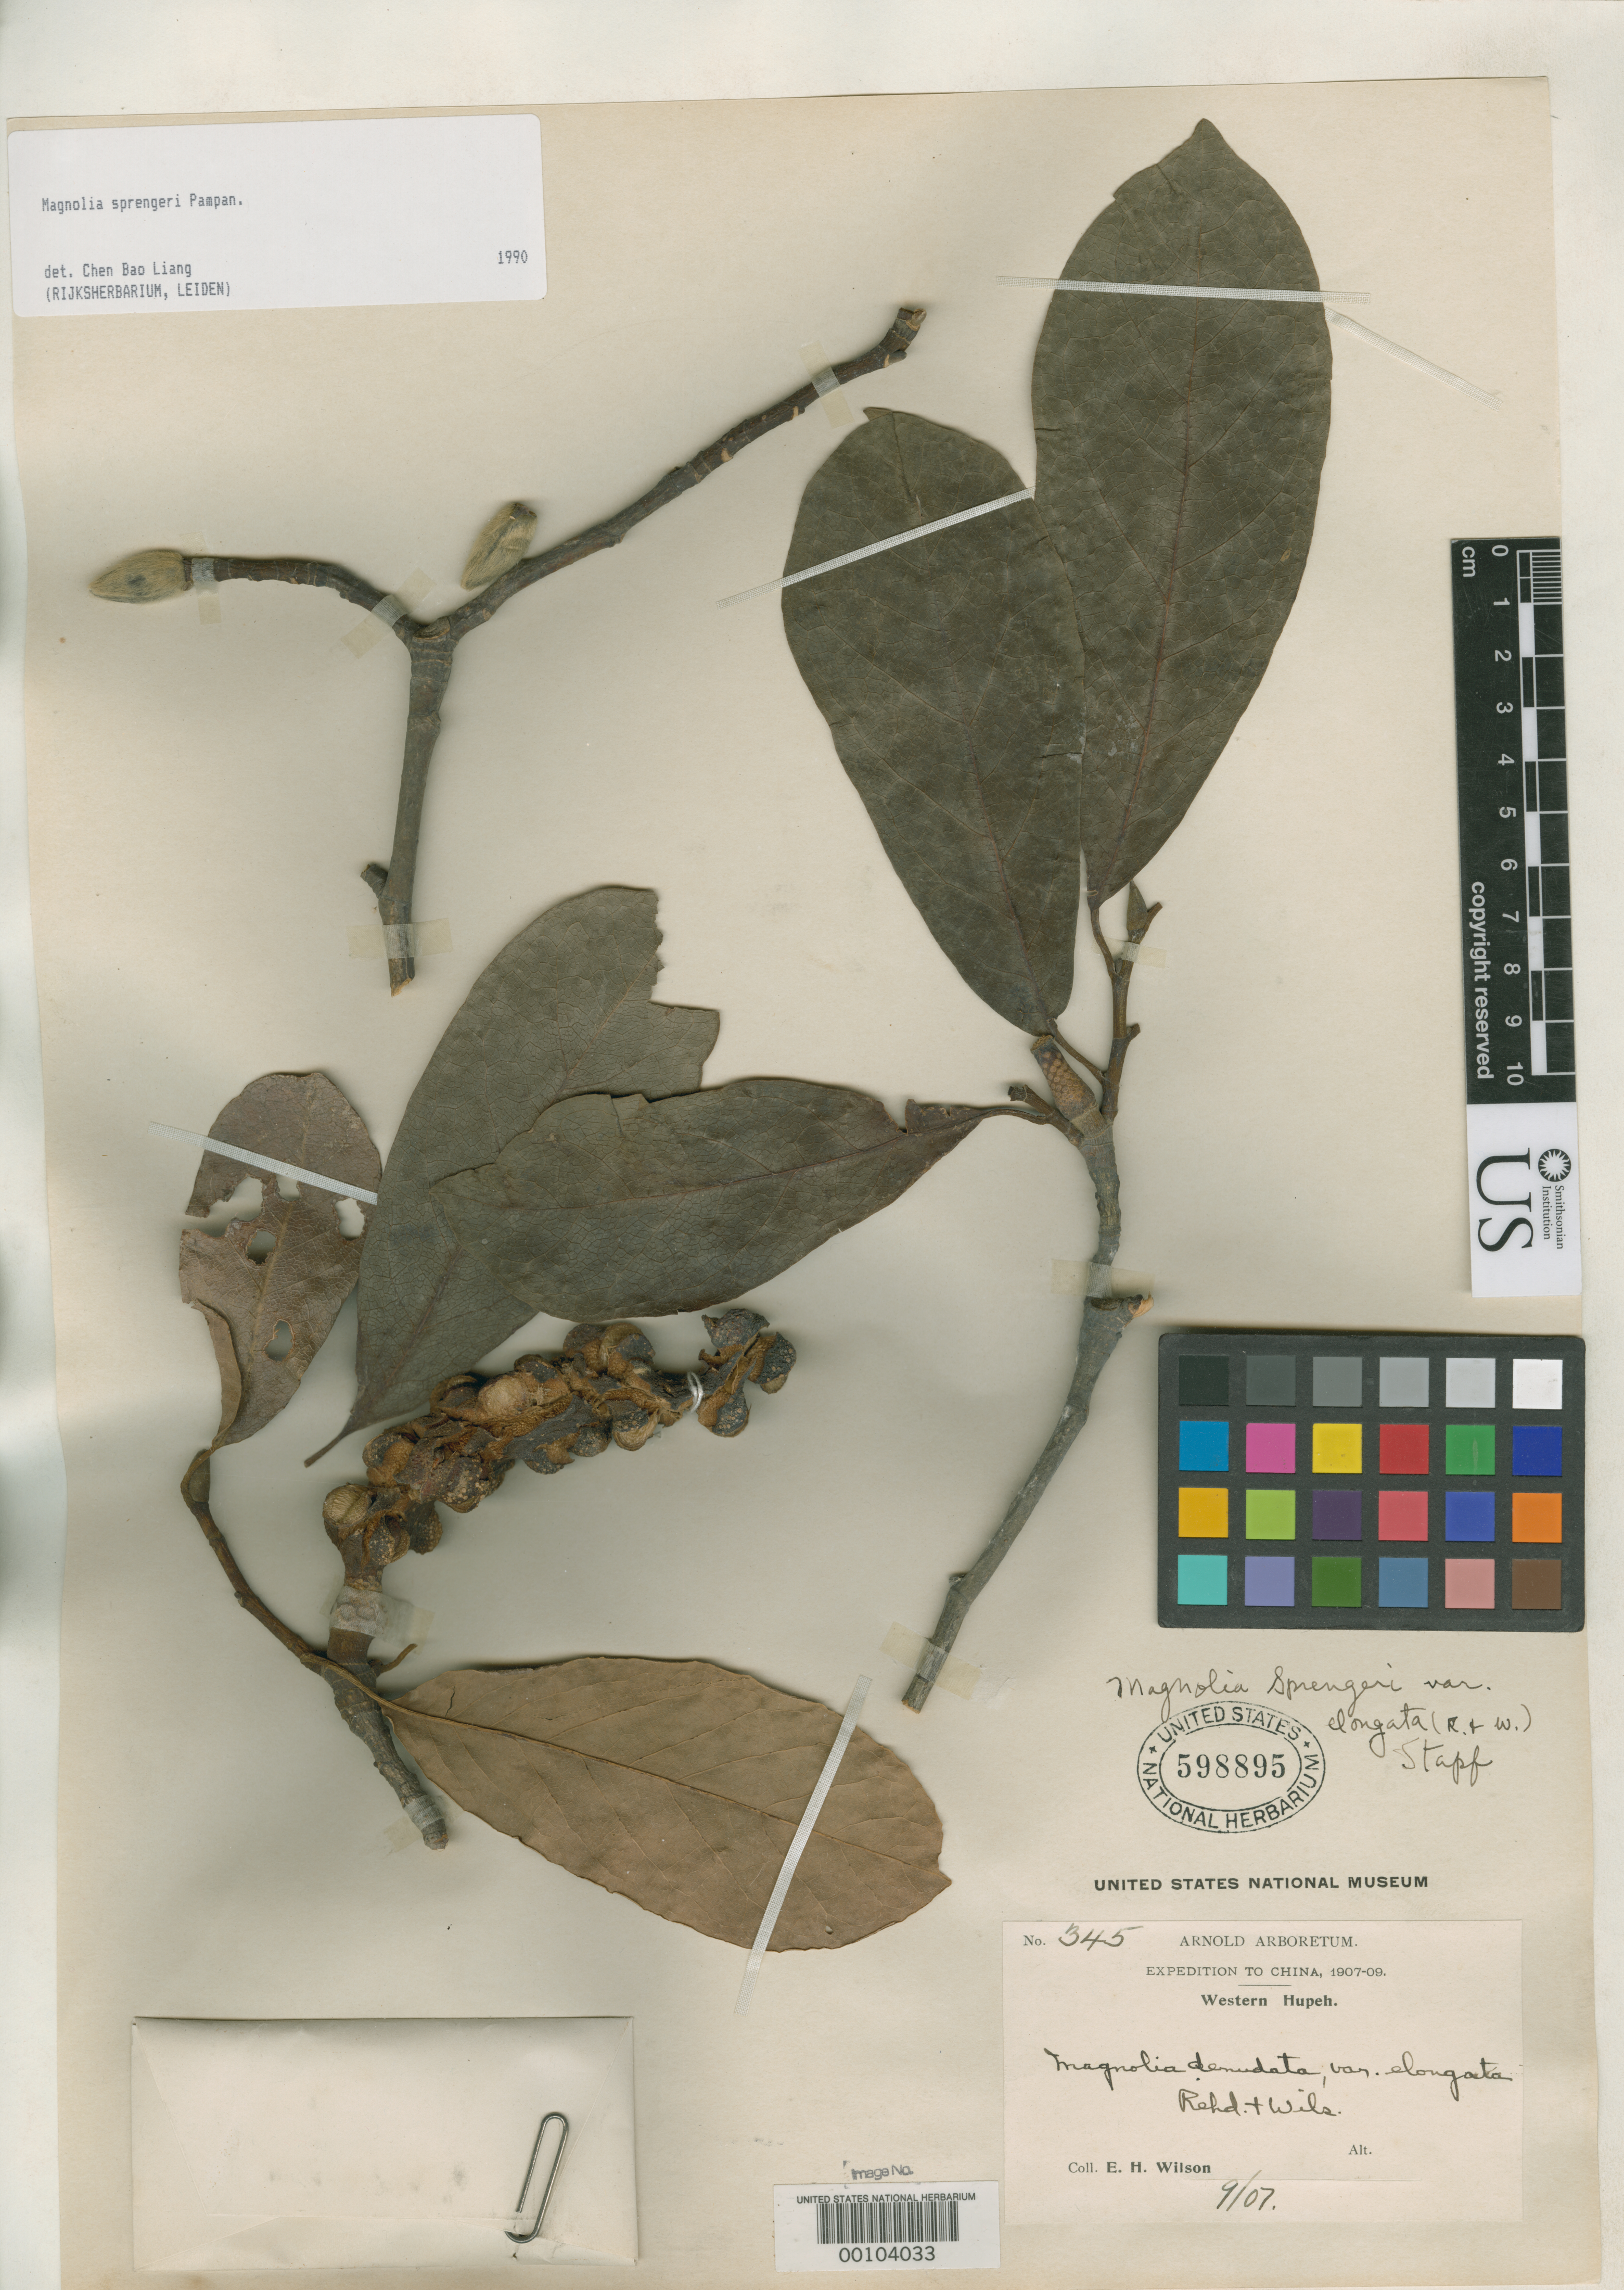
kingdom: Plantae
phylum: Tracheophyta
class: Magnoliopsida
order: Magnoliales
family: Magnoliaceae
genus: Magnolia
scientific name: Magnolia denudata var. elongata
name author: Rehder & E.H. Wilson in Sarg.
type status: Isotype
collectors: E. H. Wilson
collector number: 345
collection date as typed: Apr 1907 to -- Sep 1907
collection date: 1907-04/1907-09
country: China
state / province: Hubei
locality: Changyang Hsien.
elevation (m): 1000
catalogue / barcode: US 598895